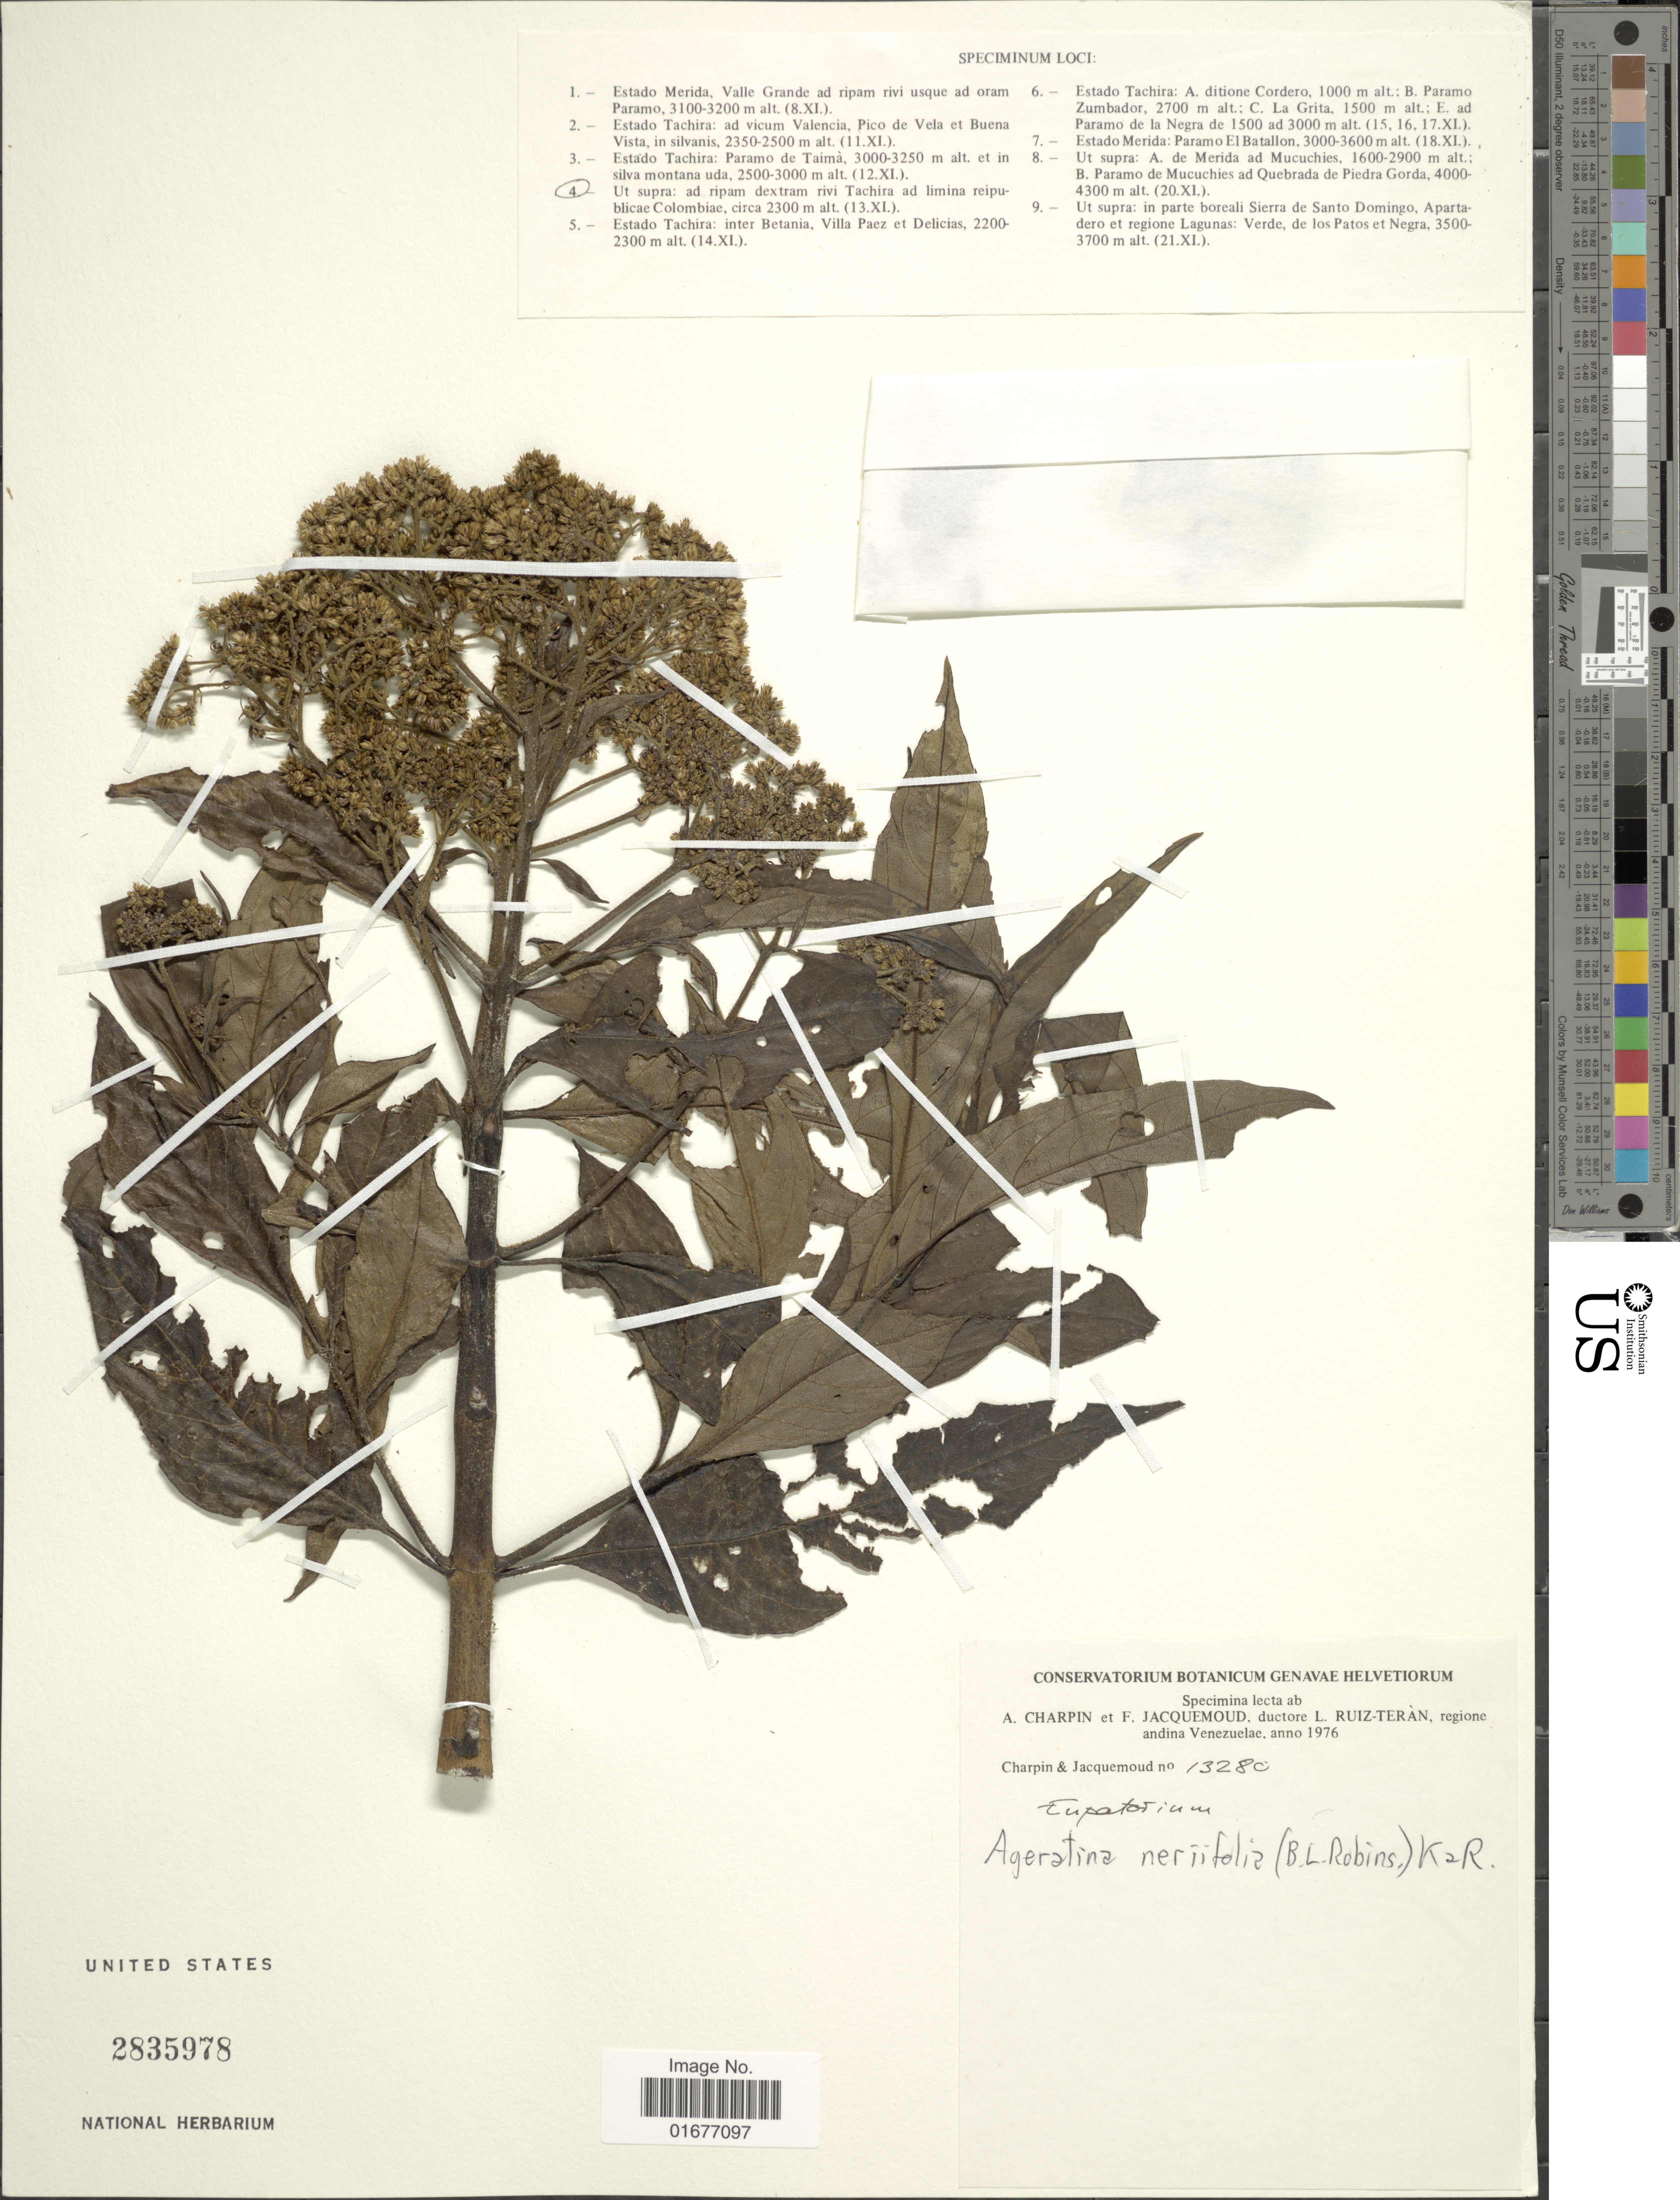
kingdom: Plantae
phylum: Tracheophyta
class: Magnoliopsida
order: Asterales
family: Asteraceae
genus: Ageratina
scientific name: Ageratina neriifolia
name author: (B.L. Rob.) R.M. King & H. Rob.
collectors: A. Charpin, F. Jacquemoud & L. E. Ruíz-Terán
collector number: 13280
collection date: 1976-11-13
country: Venezuela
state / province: Tachira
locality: Ut supra: ad ripam dextram rivi Tachira ad limina reipublicae Colombiae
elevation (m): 2300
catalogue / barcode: US 2835978